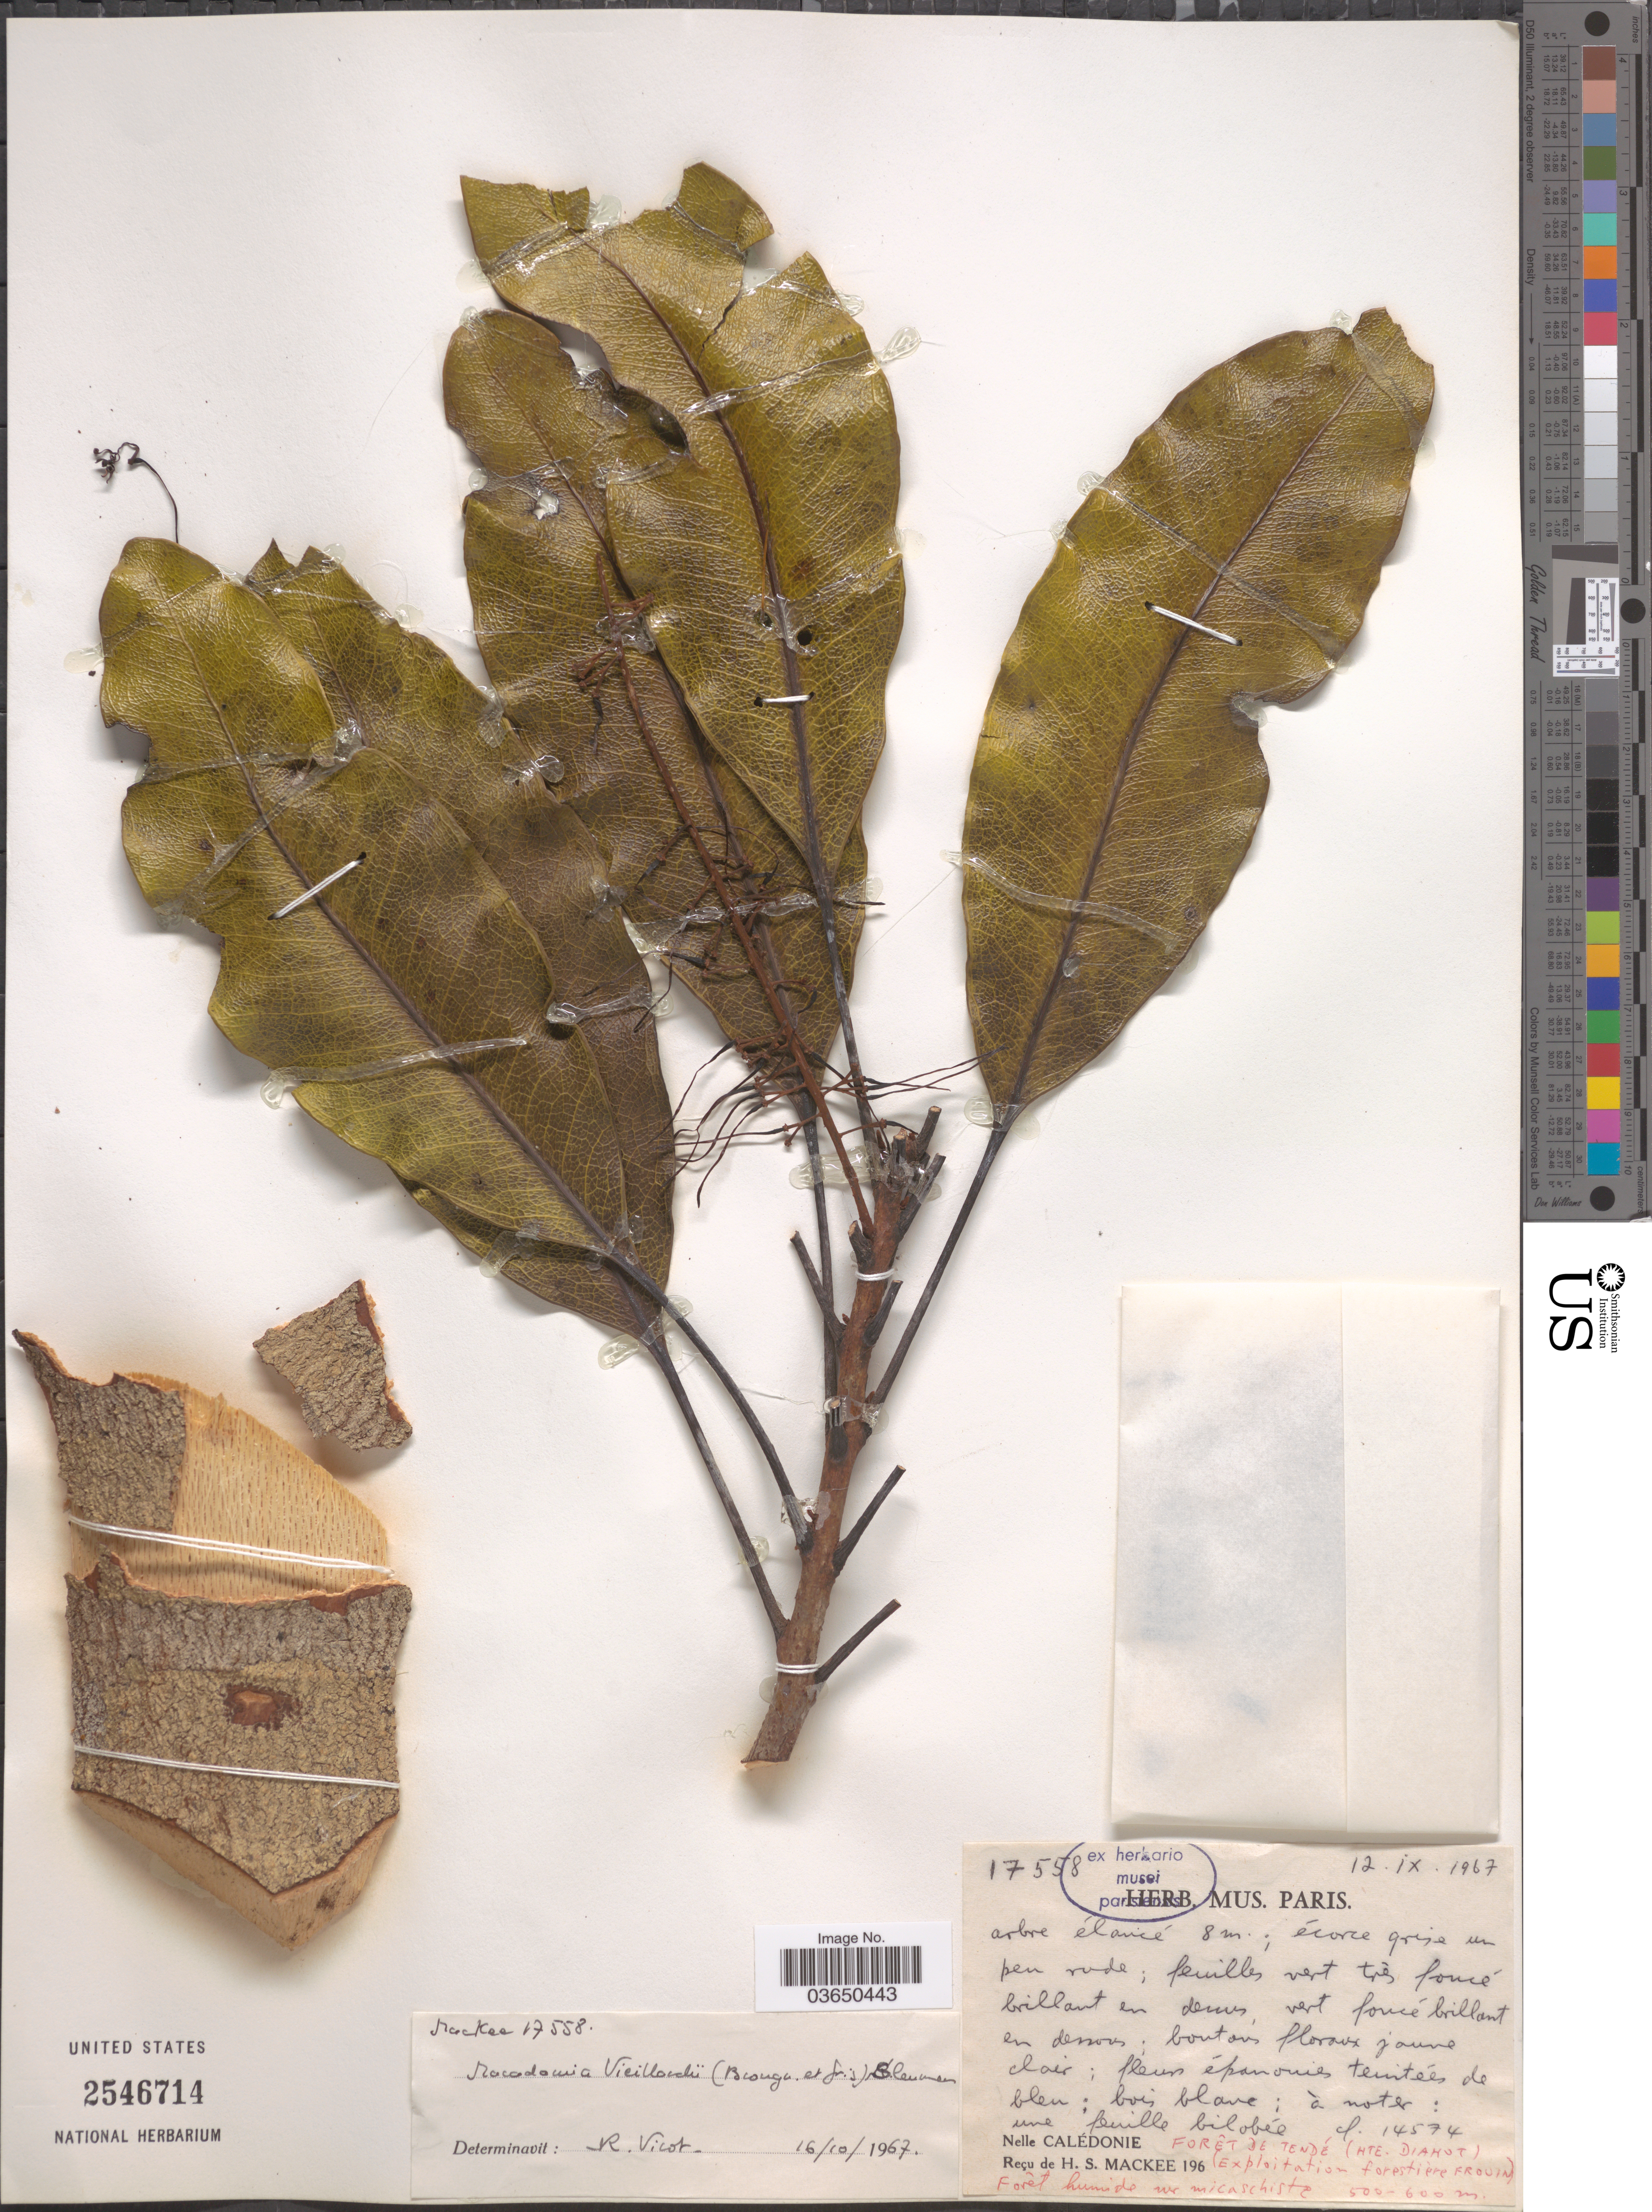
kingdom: Plantae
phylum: Tracheophyta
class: Magnoliopsida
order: Proteales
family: Proteaceae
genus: Macadamia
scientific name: Macadamia vieillardii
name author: (Brongn. & Gris) Sleumer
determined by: Strong, Mark T., (BOT), Smithsonian Institution - National Museum of Natural History (UNITED STATES)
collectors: H. Mackee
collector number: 17558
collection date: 1967-09-12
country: New Caledonia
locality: Nelle Calédonie. Forêt de Tendé (Hte. Diahut) (Exploitation forestière Frouin).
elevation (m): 500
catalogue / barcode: US 2546714